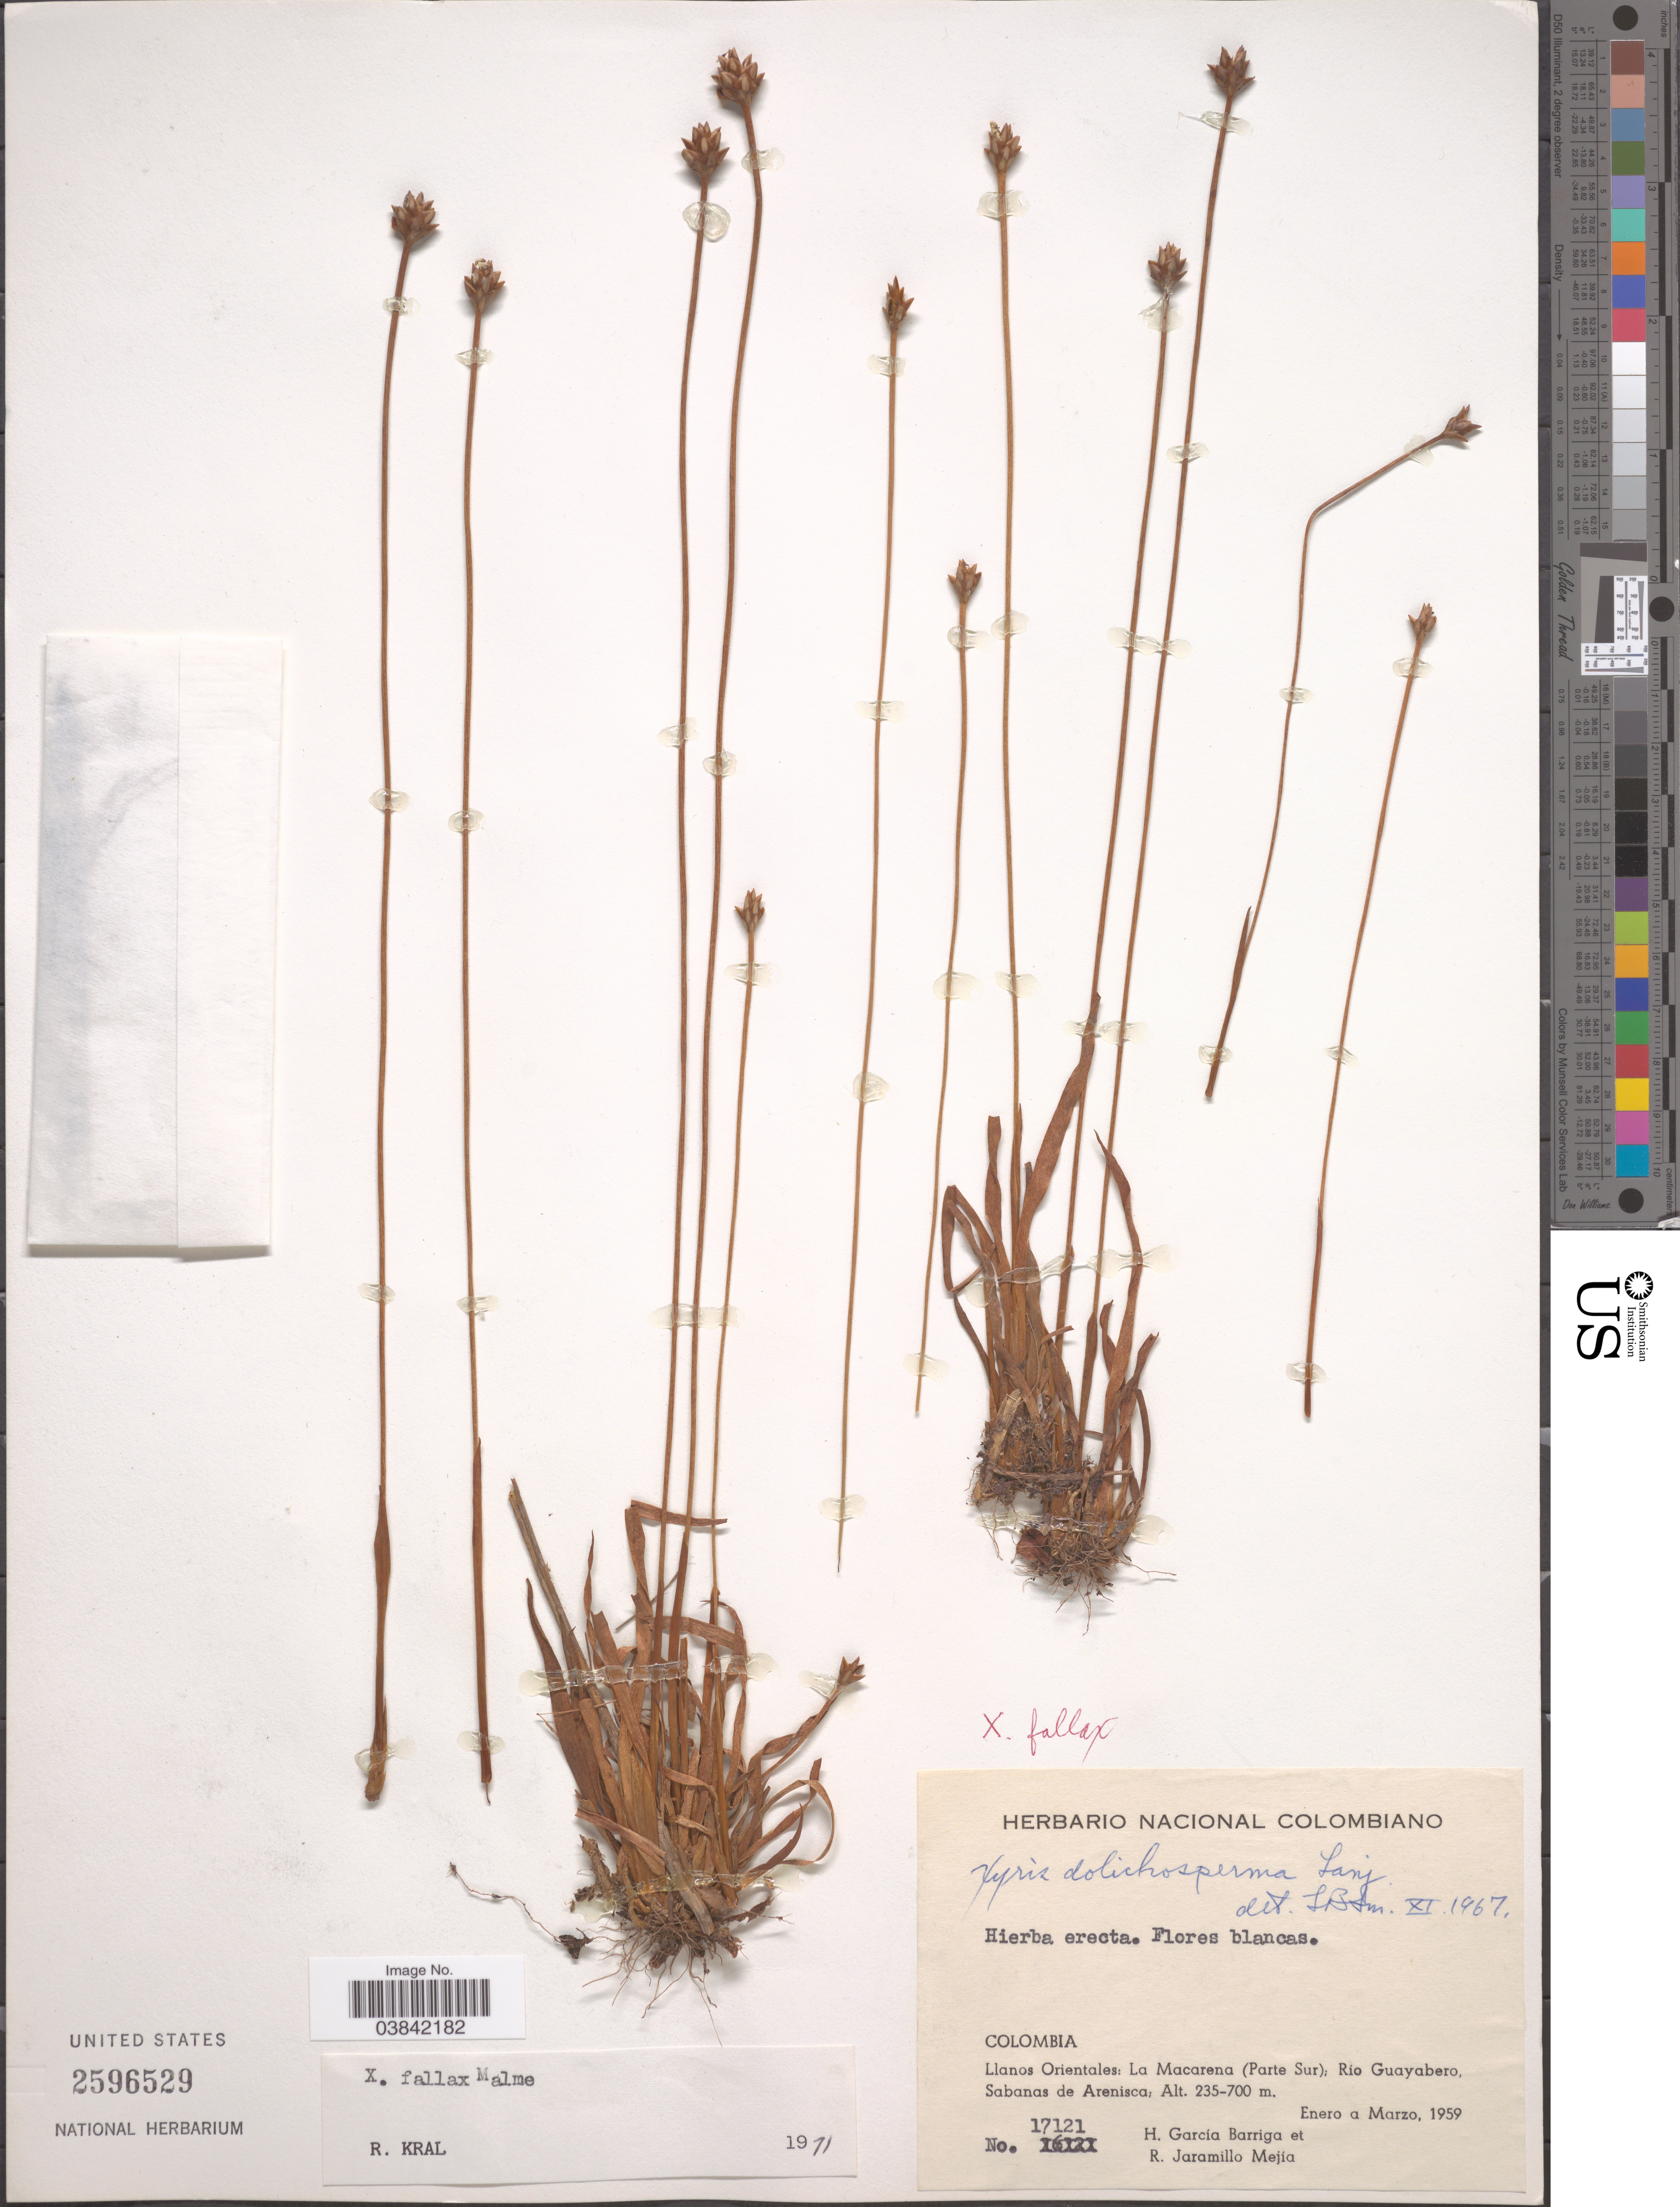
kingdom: Plantae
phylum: Tracheophyta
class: Liliopsida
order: Poales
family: Xyridaceae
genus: Xyris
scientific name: Xyris fallax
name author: Malme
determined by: Kral, Robert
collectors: H. García Barriga & R. Jaramillo M.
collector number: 17121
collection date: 1959-01/1959-03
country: Colombia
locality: Llanos Orientales: La Macarena (Parte Sur); Río Guayabero, Sabanas de Arenisca.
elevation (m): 235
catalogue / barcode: US 2596529